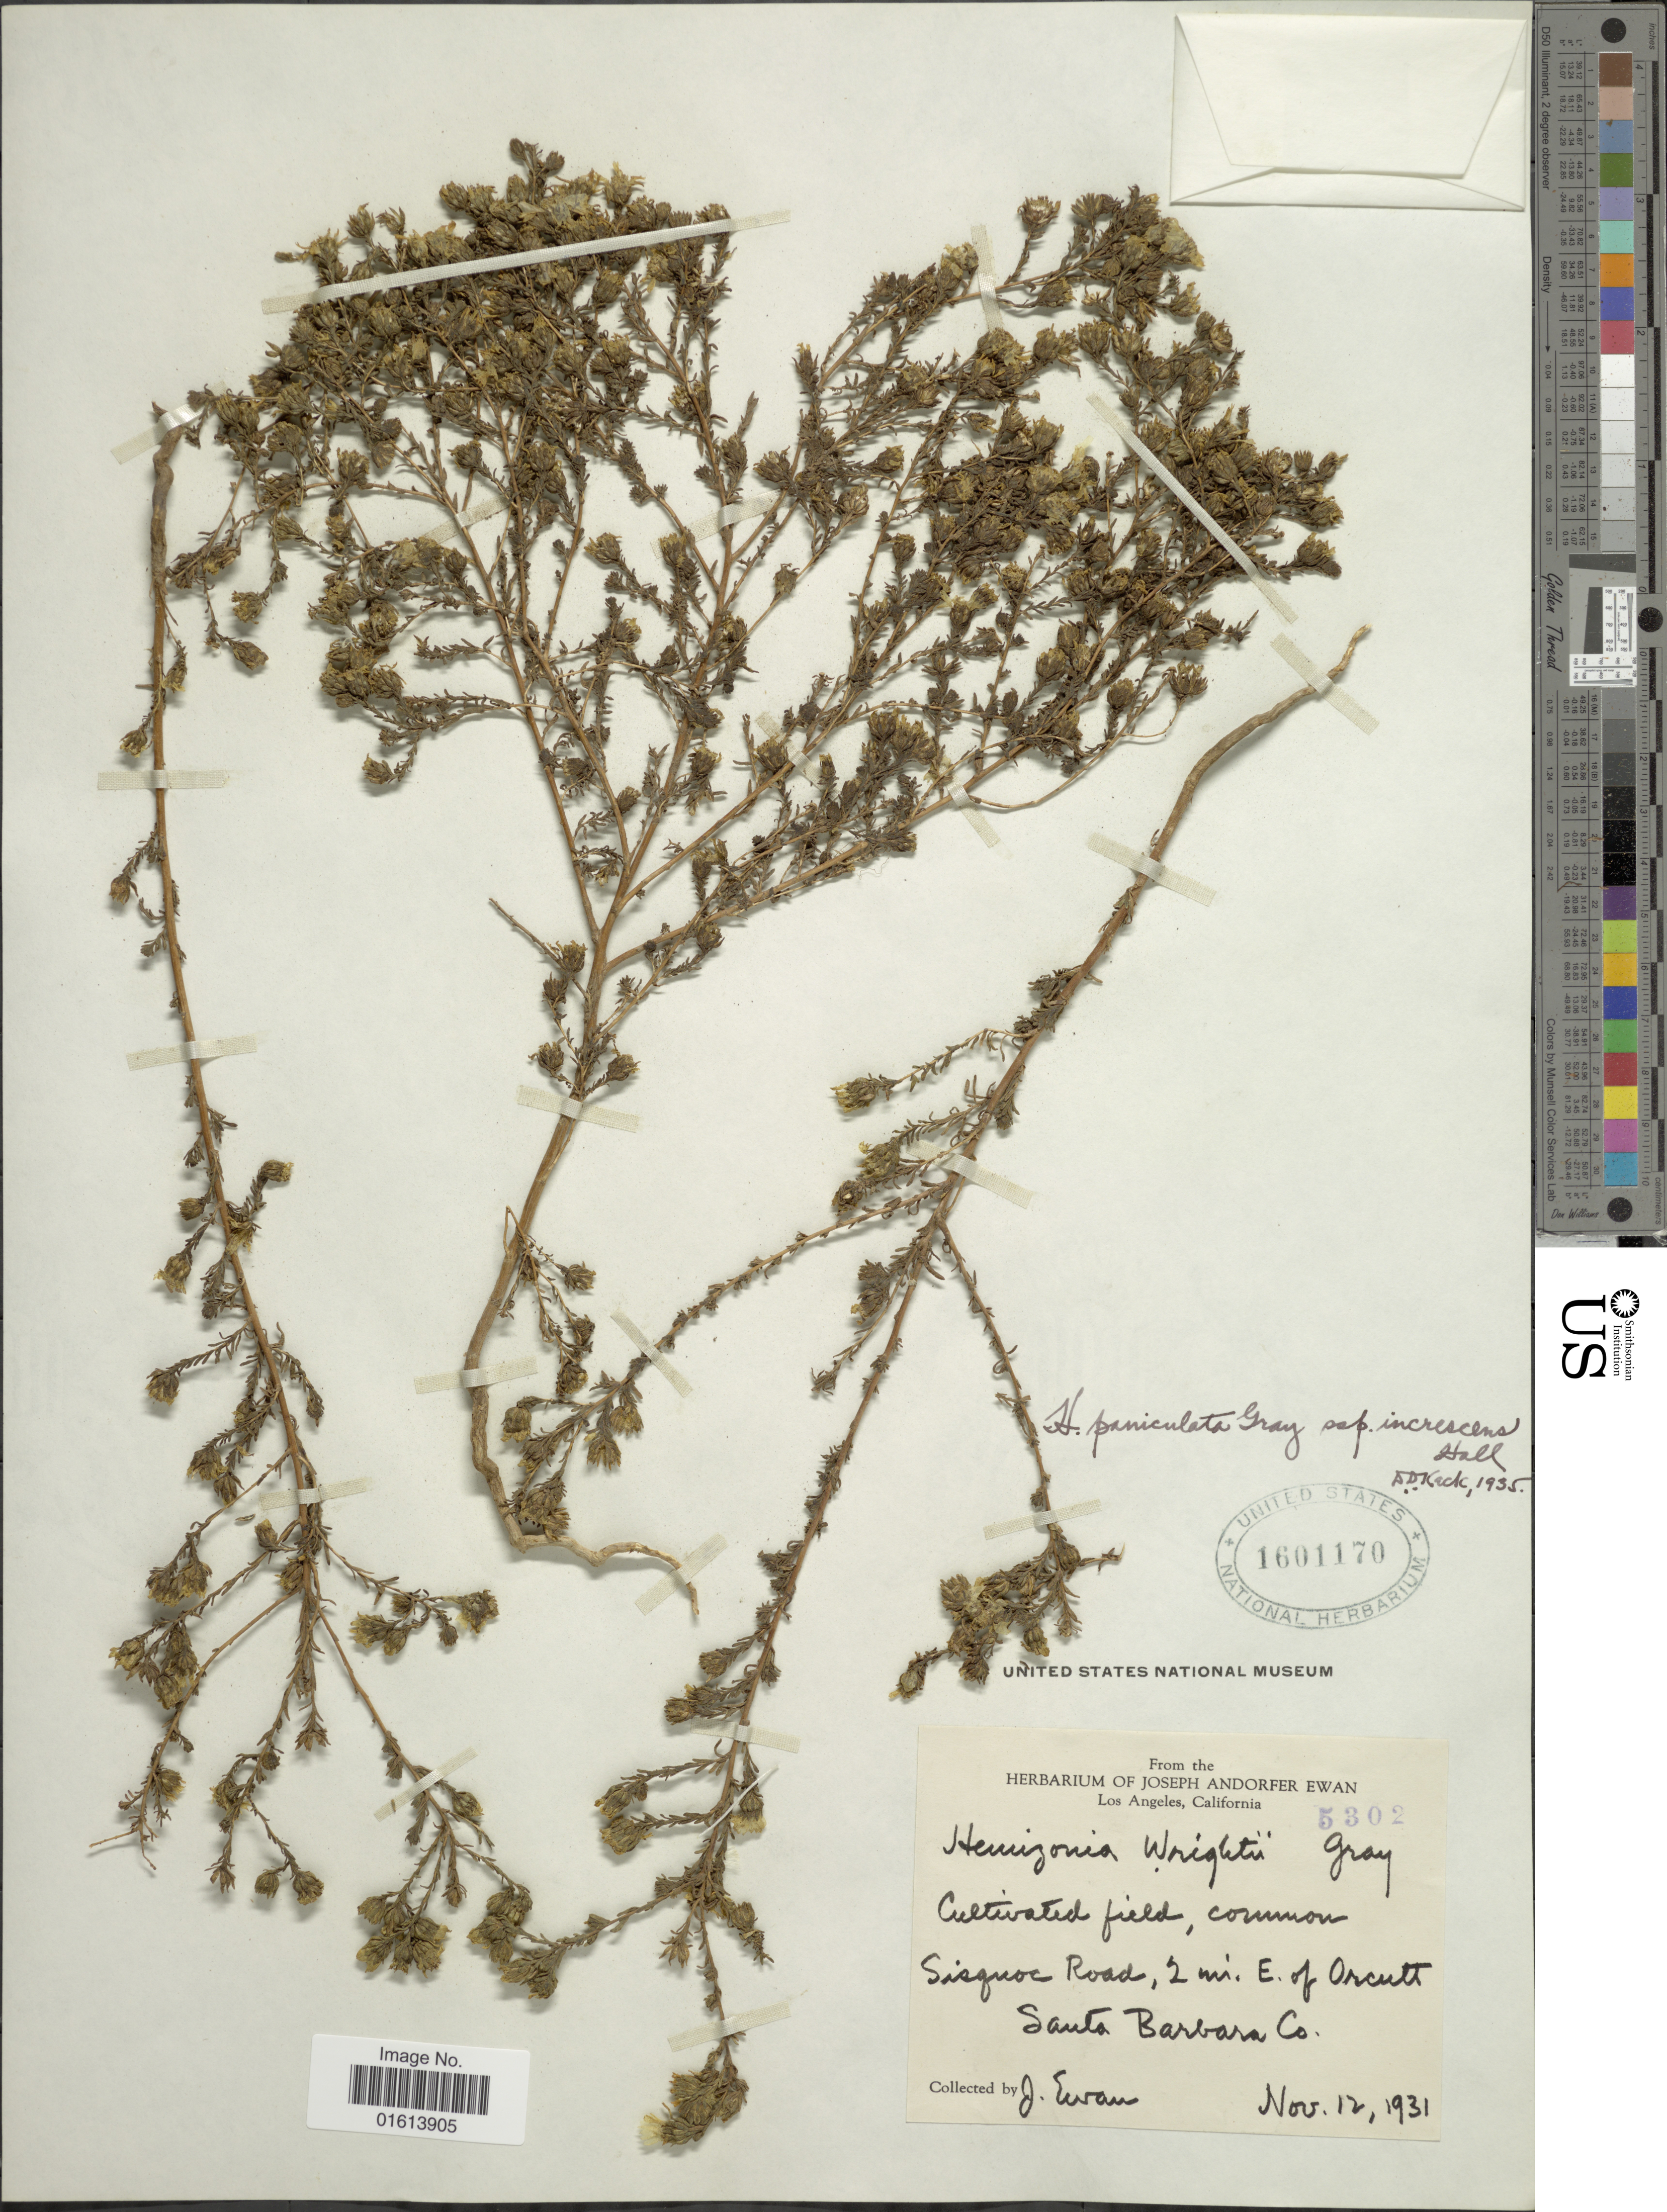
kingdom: Plantae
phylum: Tracheophyta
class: Magnoliopsida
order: Asterales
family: Asteraceae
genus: Deinandra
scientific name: Deinandra paniculata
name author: (A. Gray) Davidson & Moxley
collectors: J. A. Ewan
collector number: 5302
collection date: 1931-11-12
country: United States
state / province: California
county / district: Los Angeles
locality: Los Angeles, California. Sisgnoc Road, 2 mi. E. of Orcutt. Santa Barbara Co.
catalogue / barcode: US 1601170